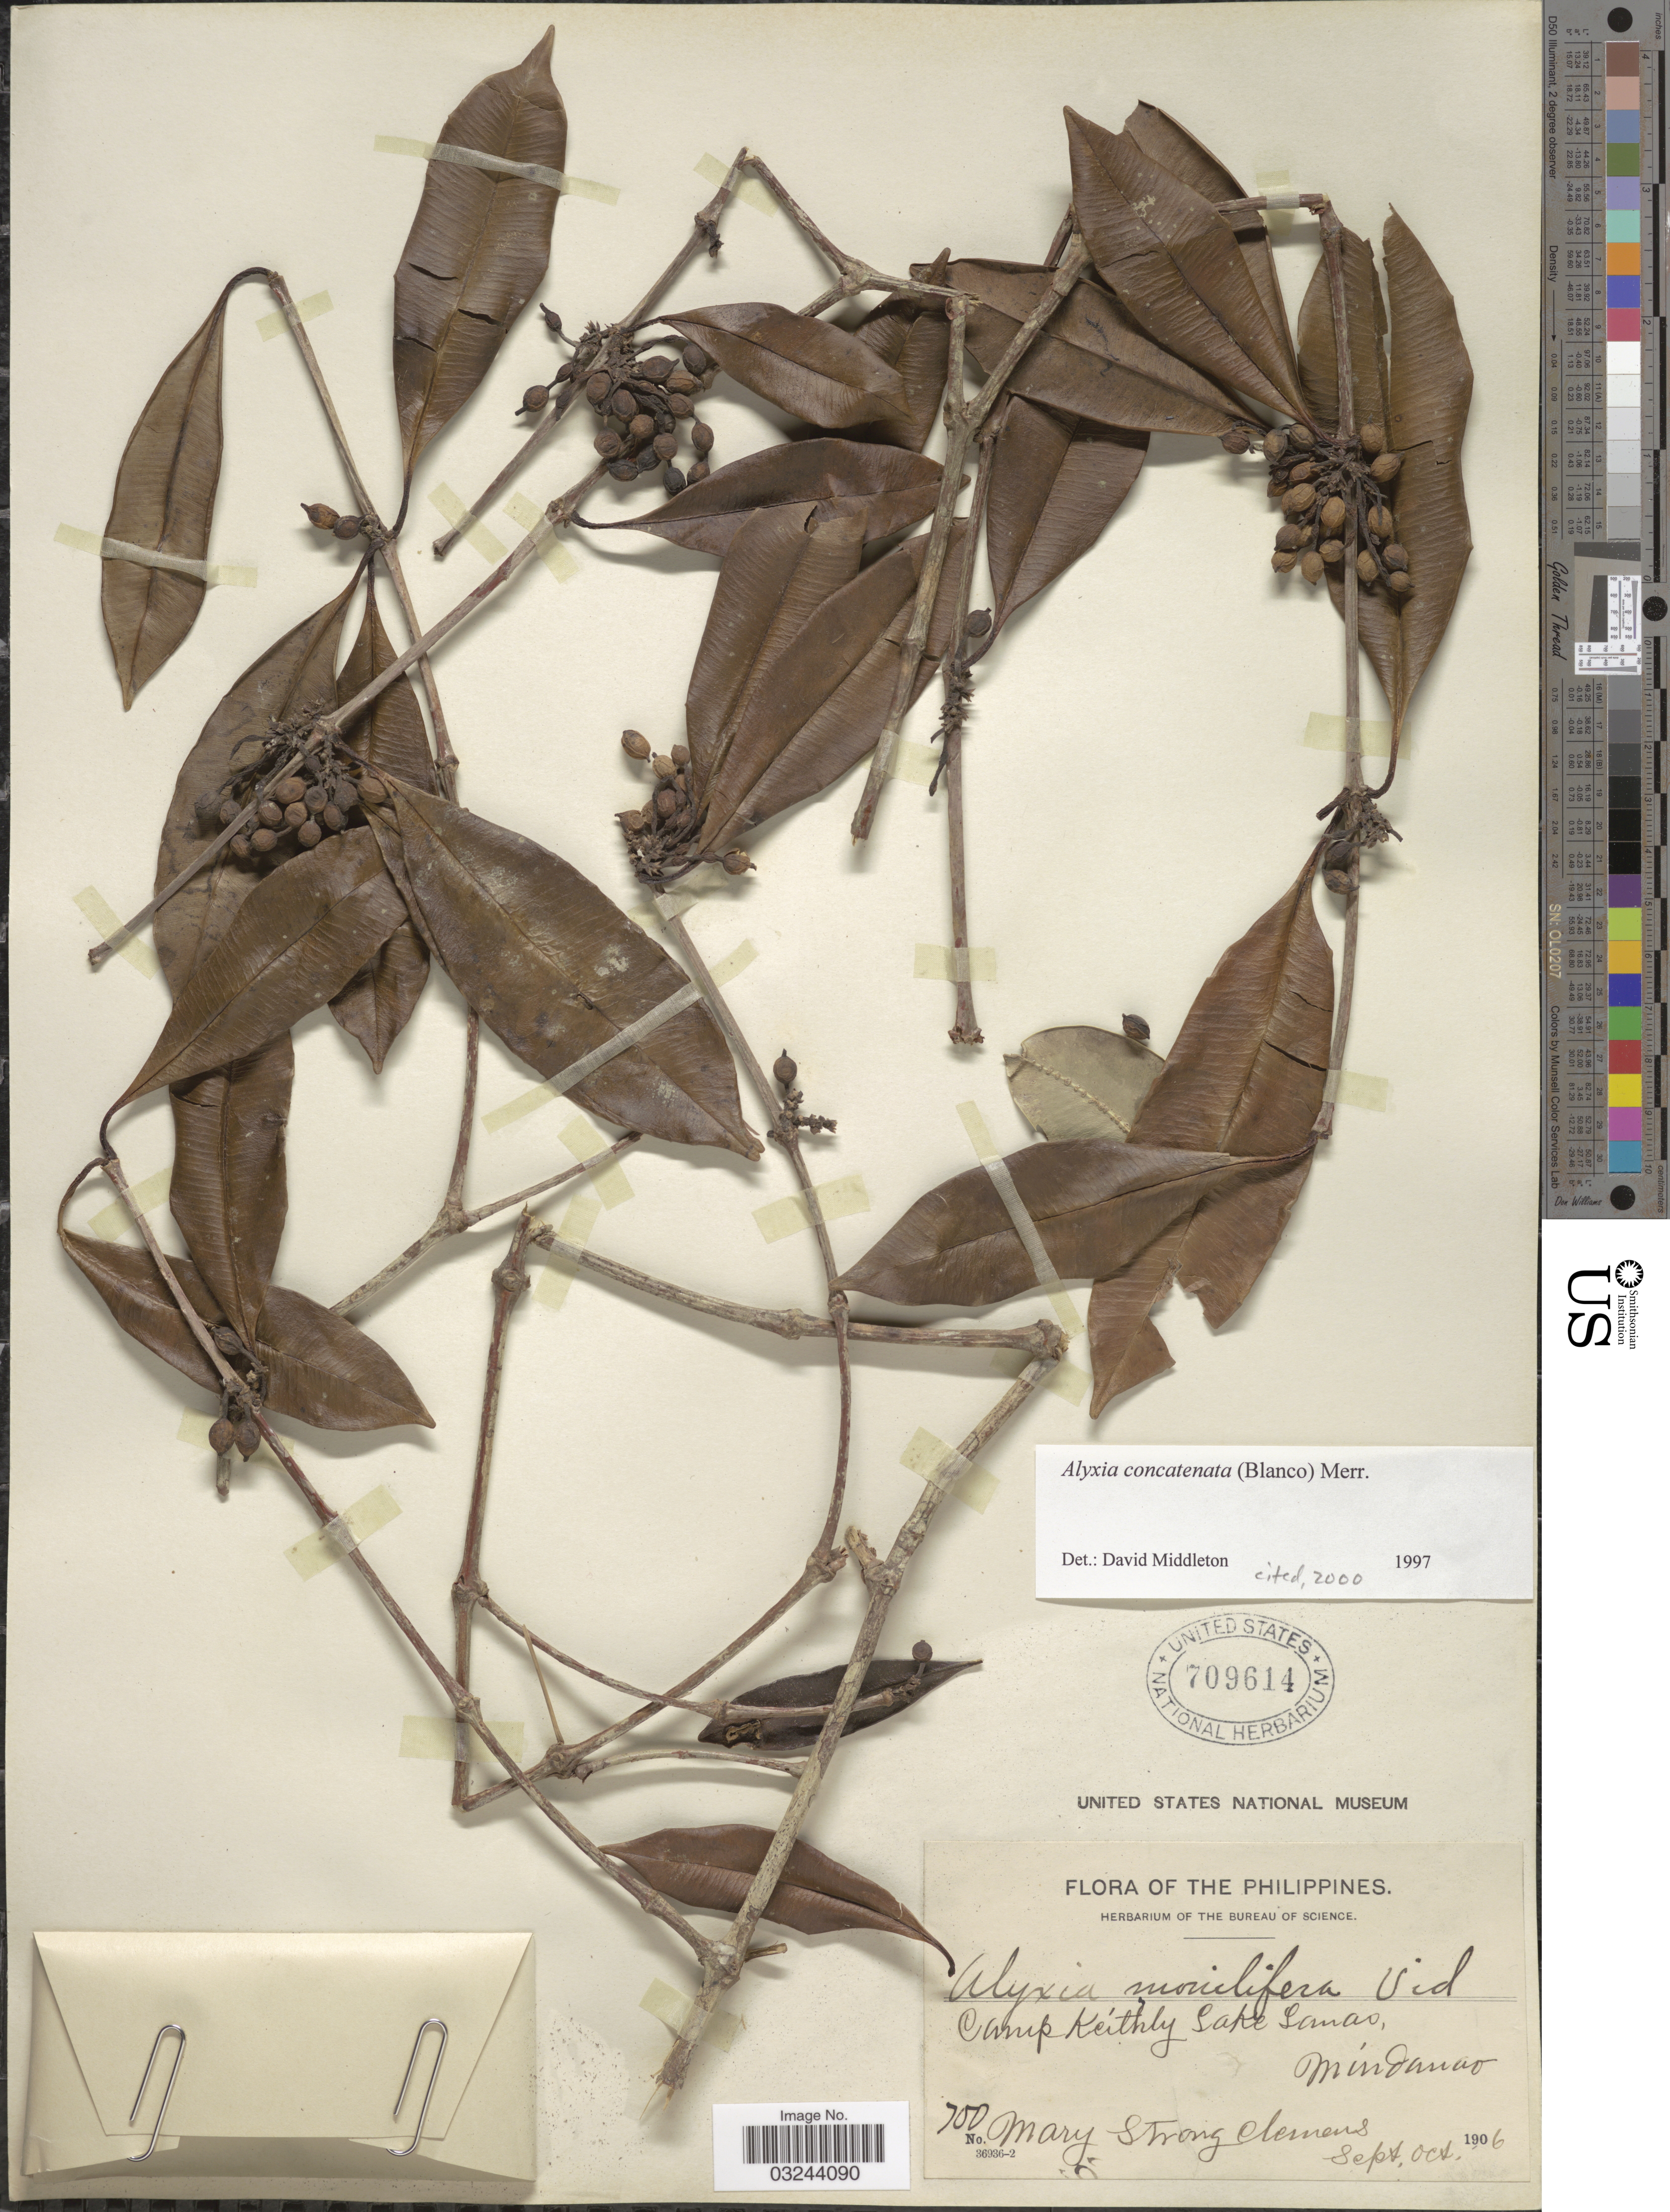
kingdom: Plantae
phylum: Tracheophyta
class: Magnoliopsida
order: Gentianales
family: Apocynaceae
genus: Alyxia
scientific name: Alyxia concatenata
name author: (Blanco) Merr.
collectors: M. S. Clemens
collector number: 700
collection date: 1906-09/1906-10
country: Philippines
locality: Camp Keithly Lake Lanao, Mindanao.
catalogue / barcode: US 709614